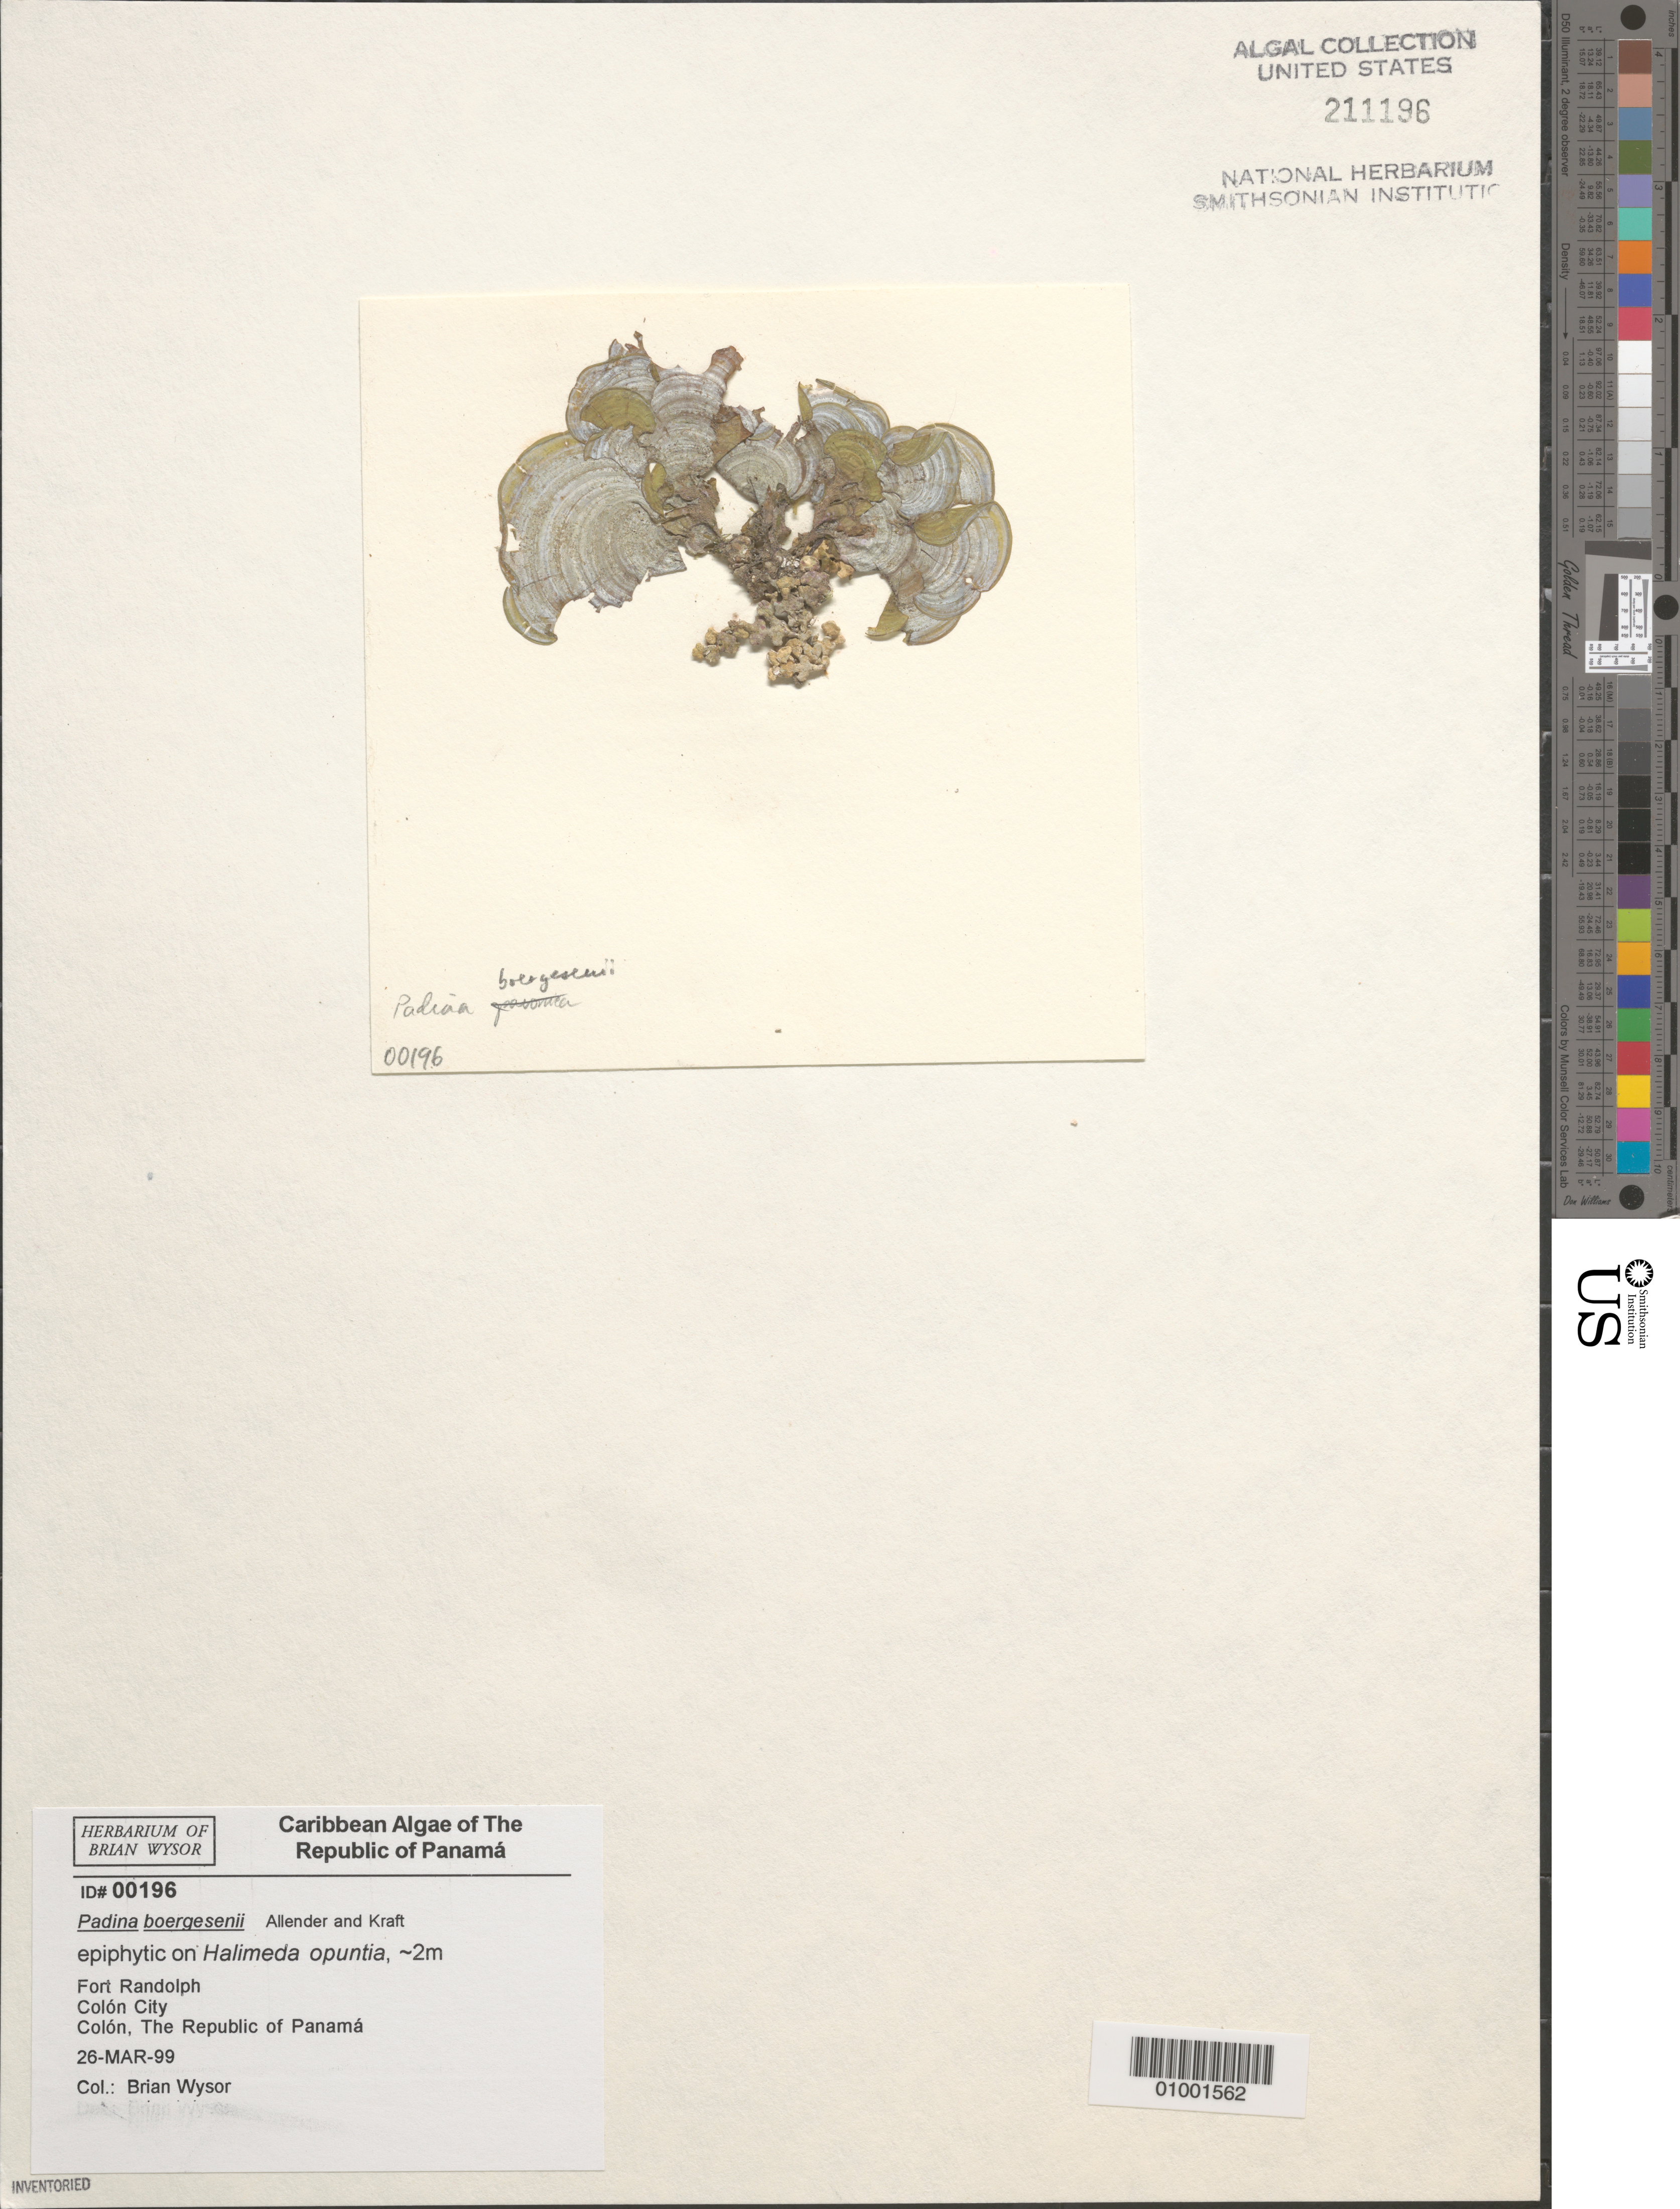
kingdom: Chromista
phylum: Ochrophyta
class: Phaeophyceae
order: Dictyotales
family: Dictyotaceae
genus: Padina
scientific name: Padina boergesenii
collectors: B. Wysor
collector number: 00196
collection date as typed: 26 Mar 1999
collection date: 1999-03-26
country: Panama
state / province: Colón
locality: Fort Randolph, Colón City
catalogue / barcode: US 211196